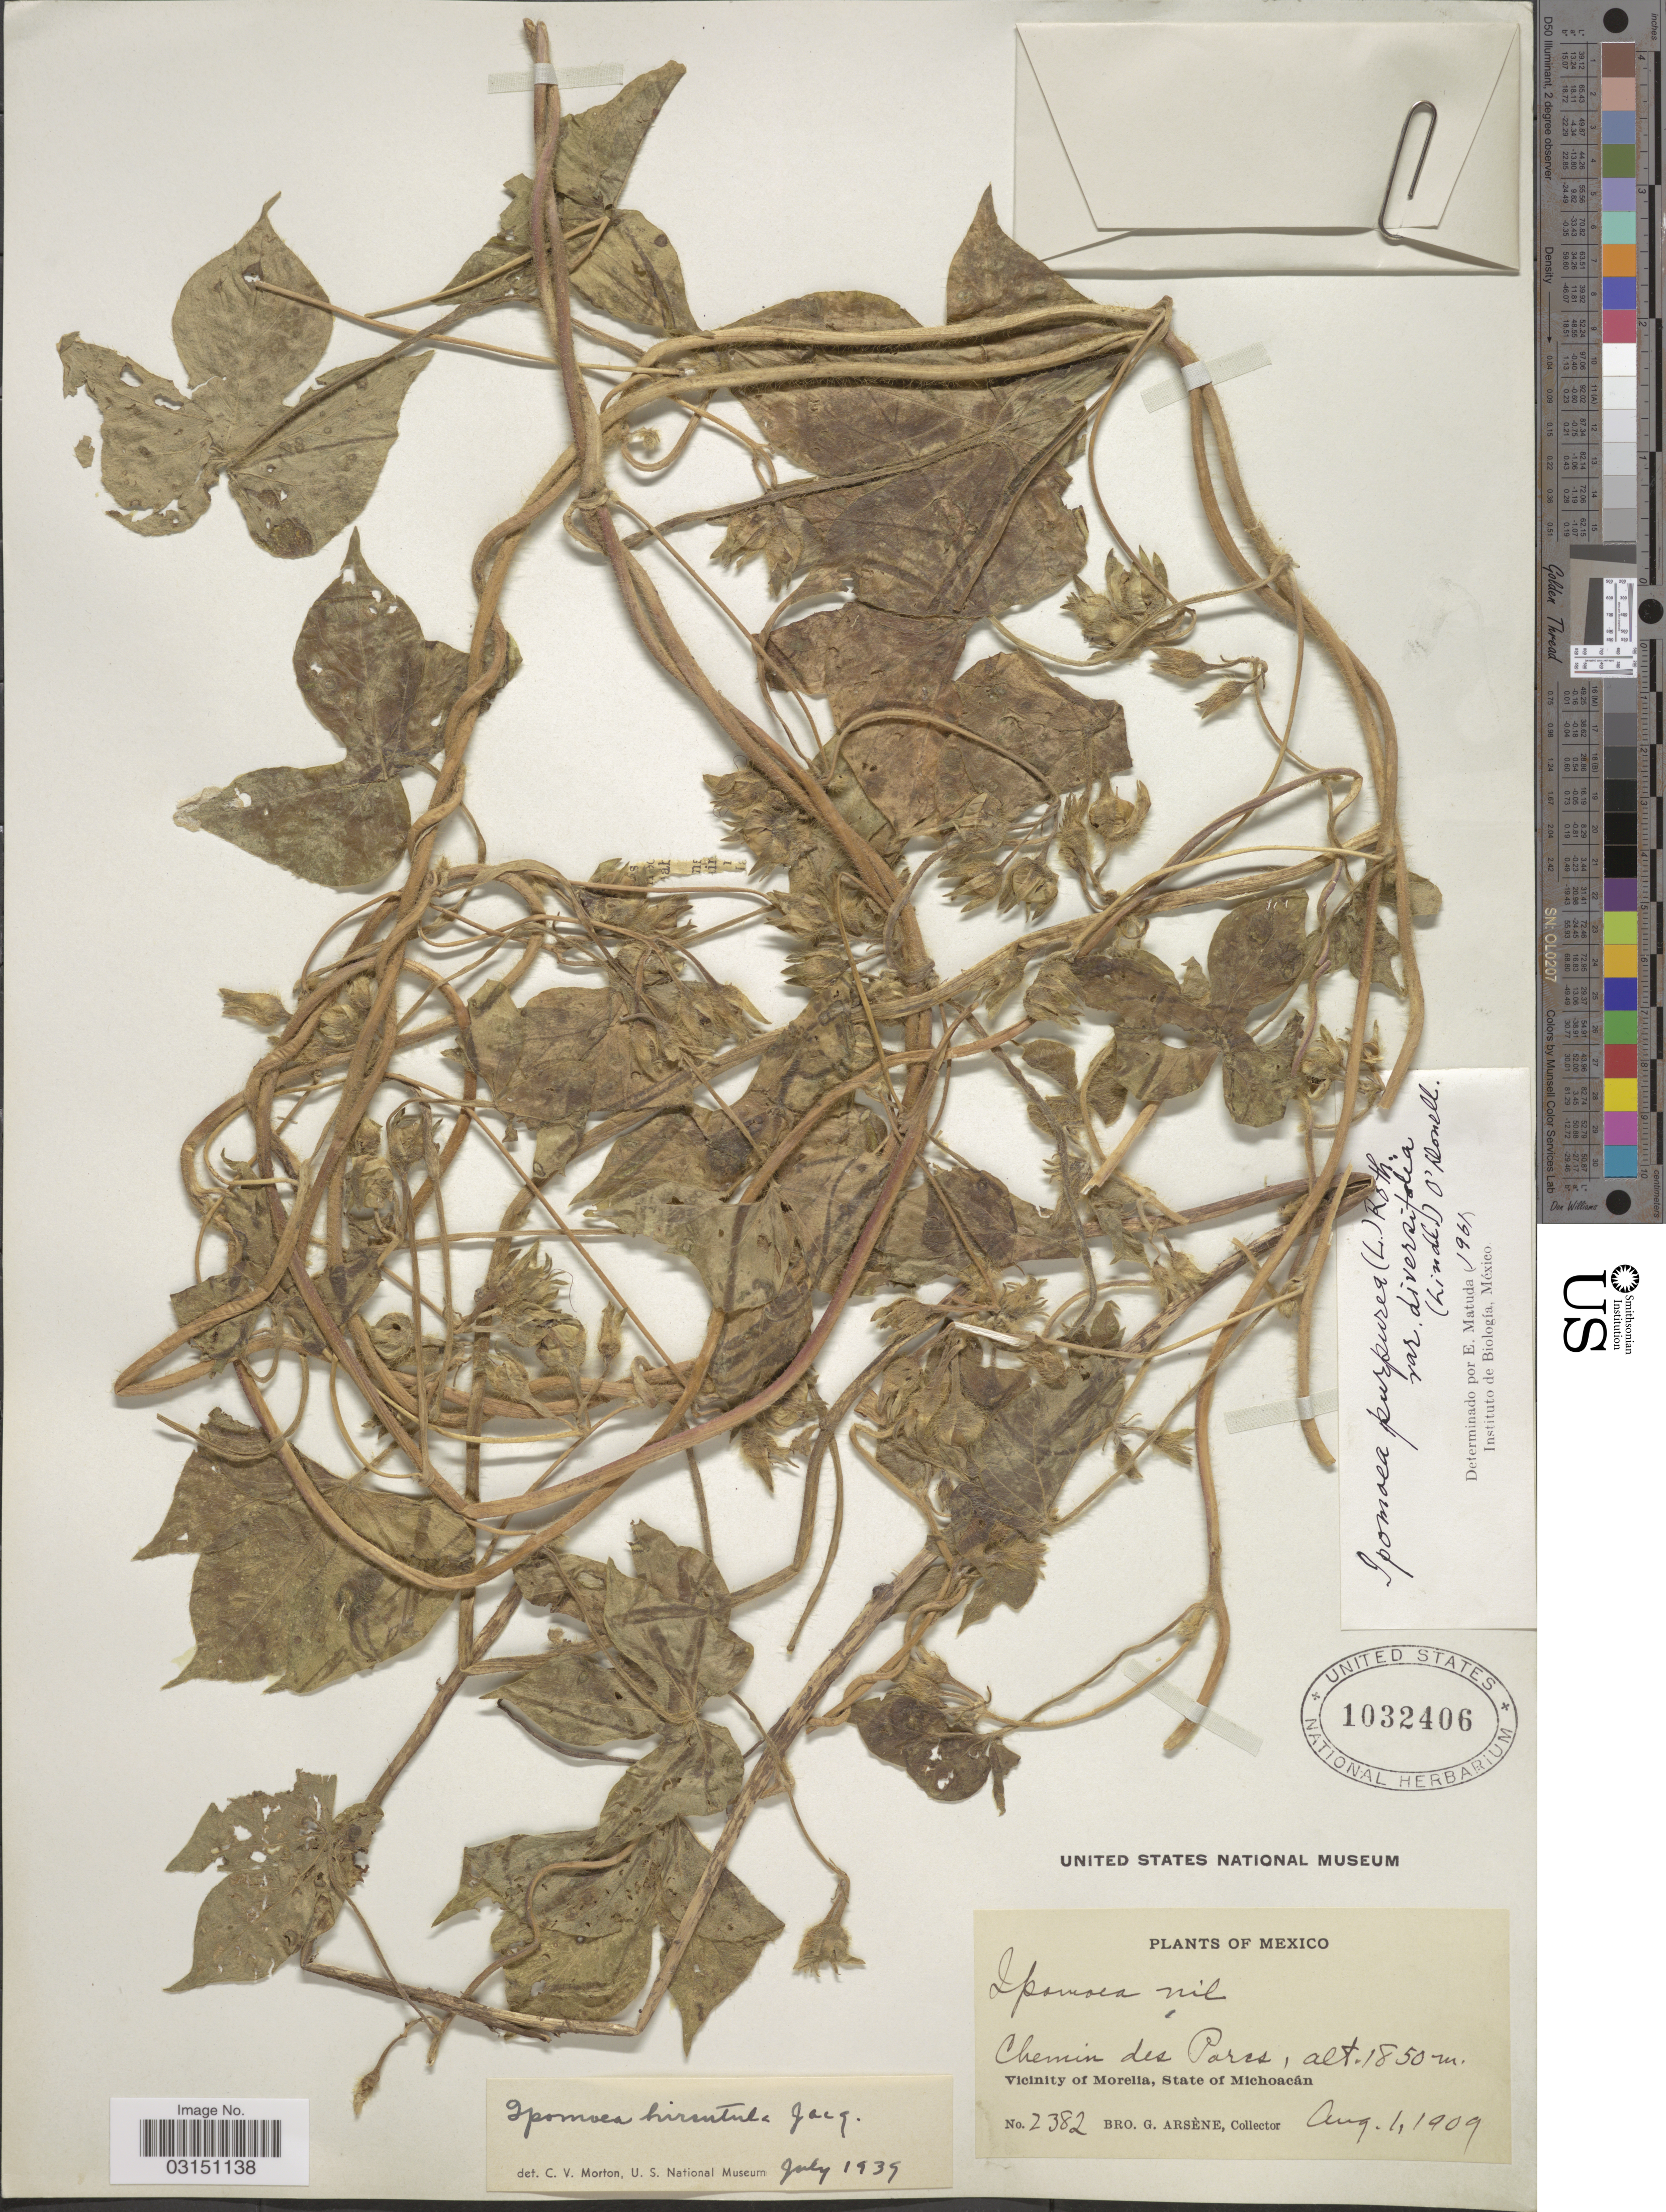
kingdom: Plantae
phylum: Tracheophyta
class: Magnoliopsida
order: Solanales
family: Convolvulaceae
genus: Ipomoea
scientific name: Ipomoea purpurea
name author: (L.) Roth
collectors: Bro. G. Arsène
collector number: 2382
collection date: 1909-08-01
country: Mexico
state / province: Michoacán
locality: Chemin des Parcs, Vicinity of Morelia.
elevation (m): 1850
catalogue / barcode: US 1032406